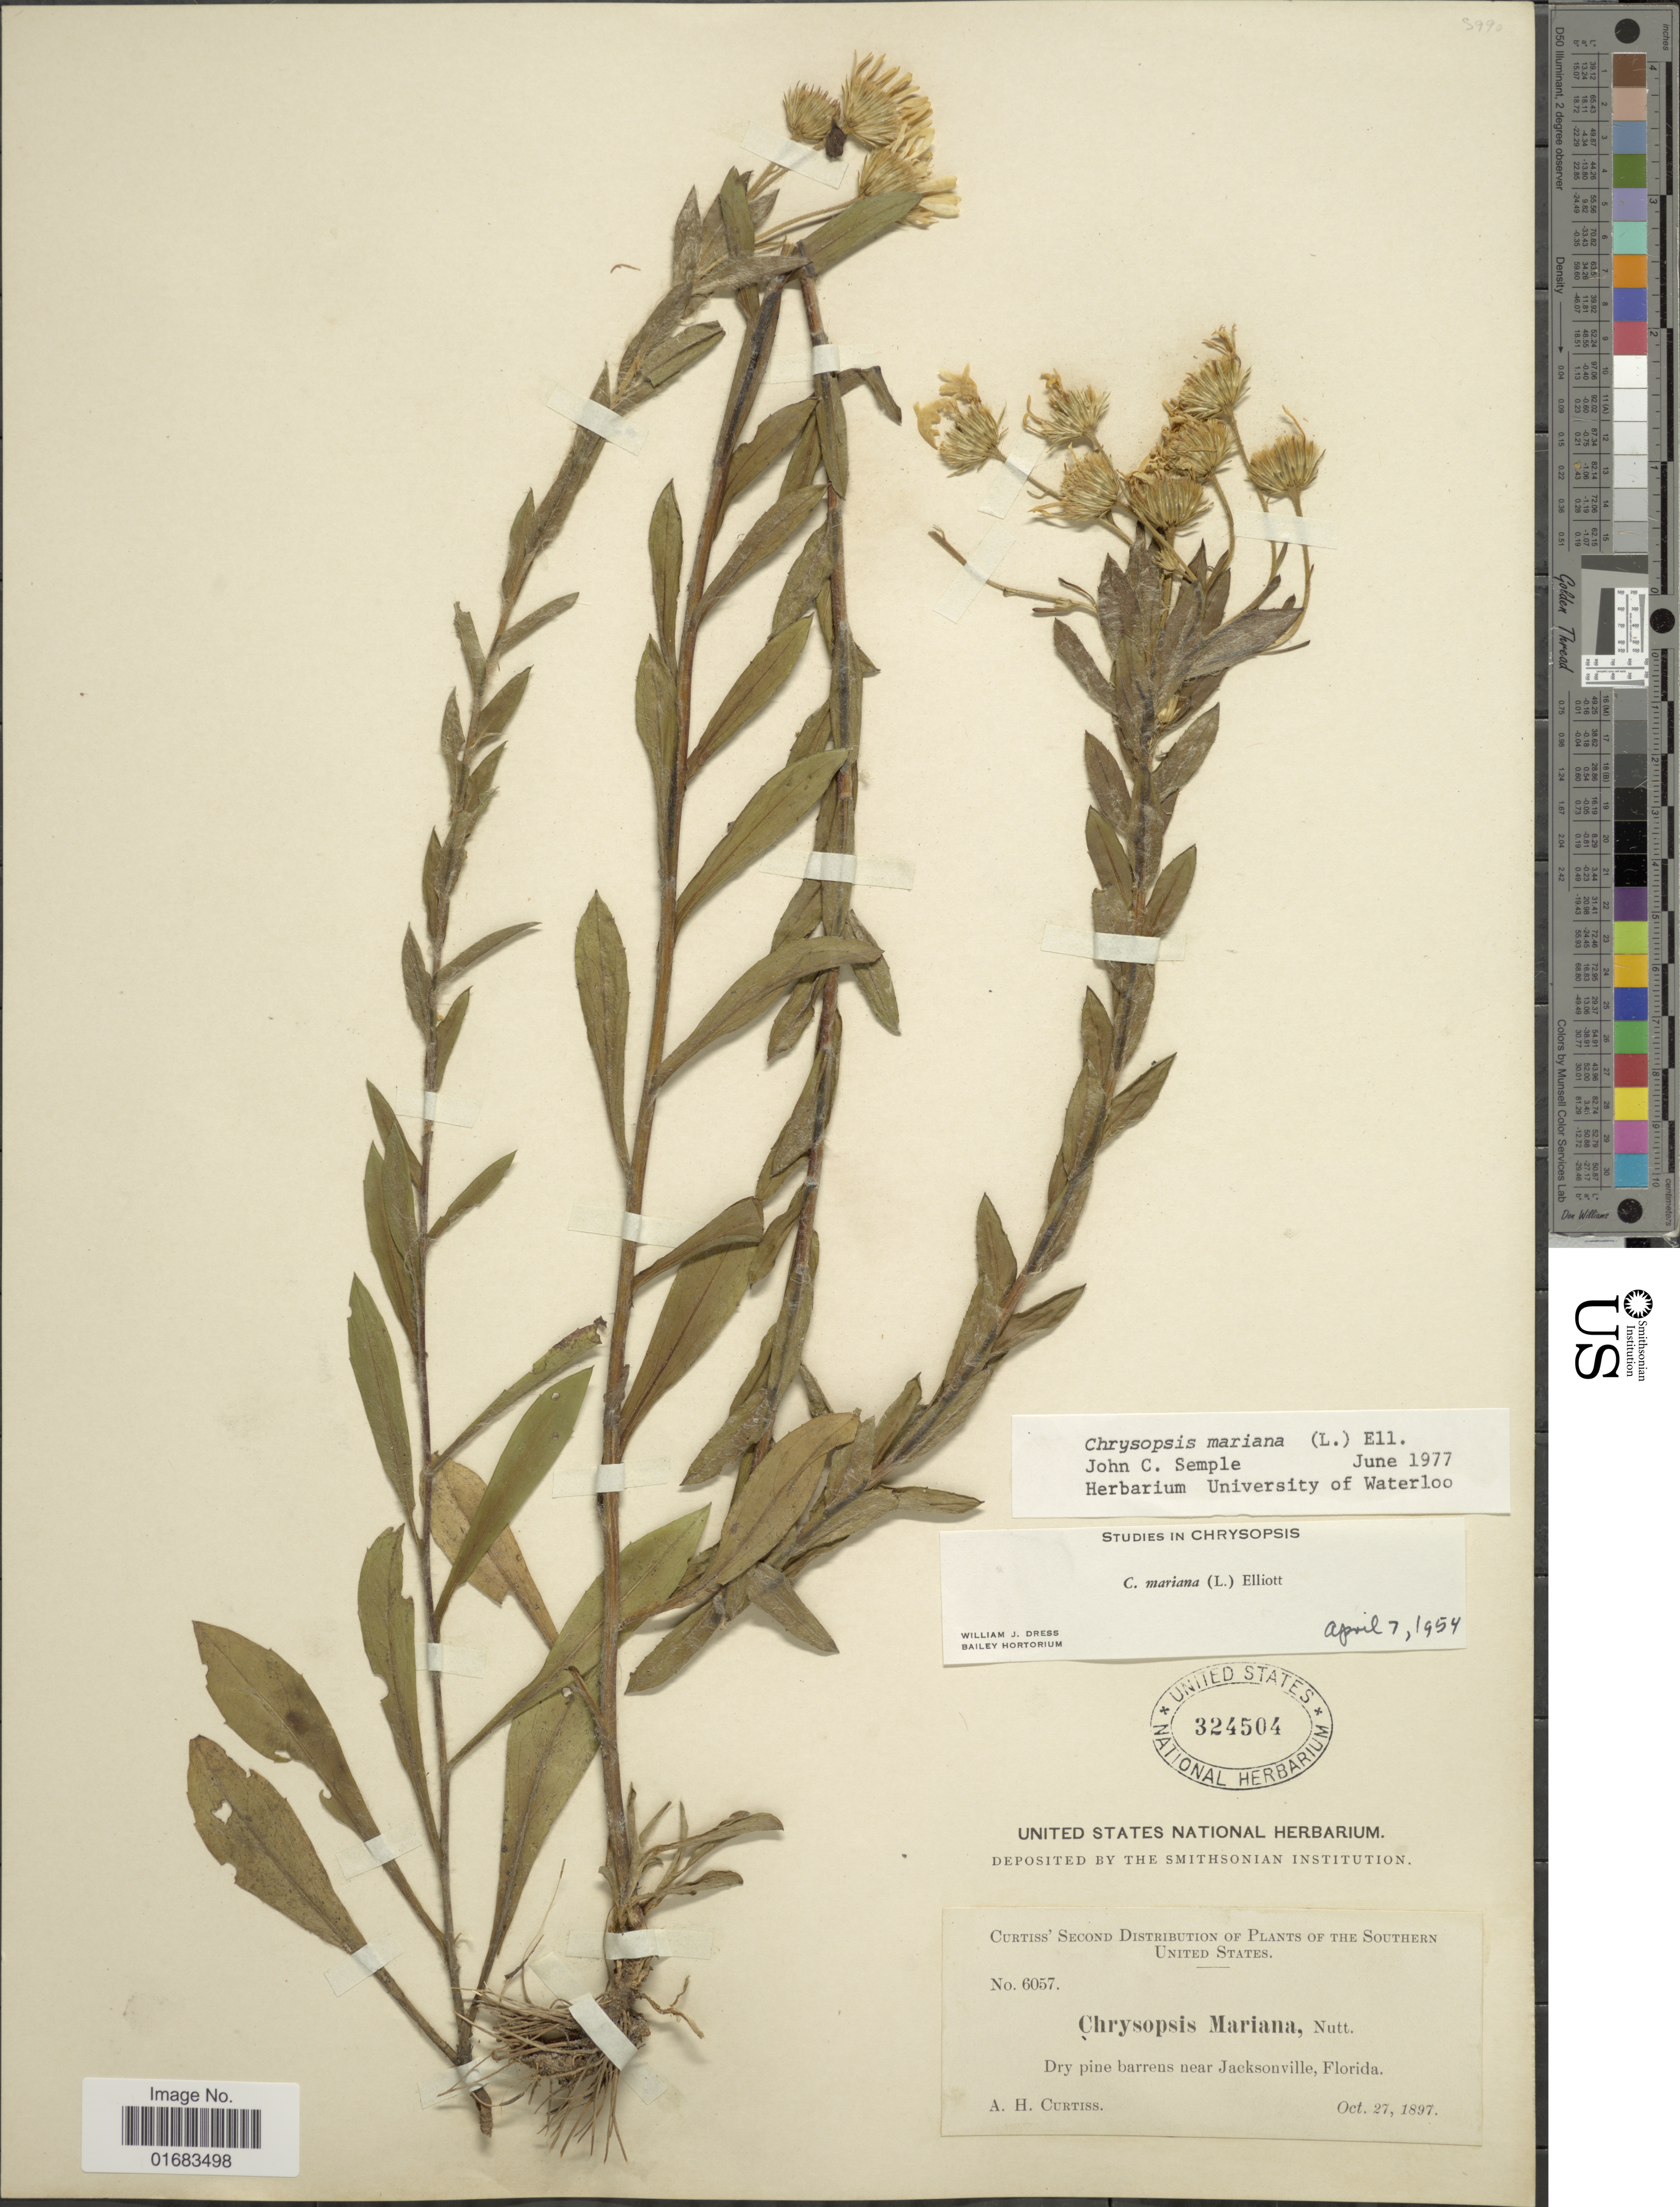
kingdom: Plantae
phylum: Tracheophyta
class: Magnoliopsida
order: Asterales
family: Asteraceae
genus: Chrysopsis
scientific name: Chrysopsis mariana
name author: (L.) Elliott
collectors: A. H. Curtiss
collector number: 6057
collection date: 1897-10-27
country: United States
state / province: Florida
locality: The Southern United States, Dry pine barrens near Jacksonville.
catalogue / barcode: US 324504